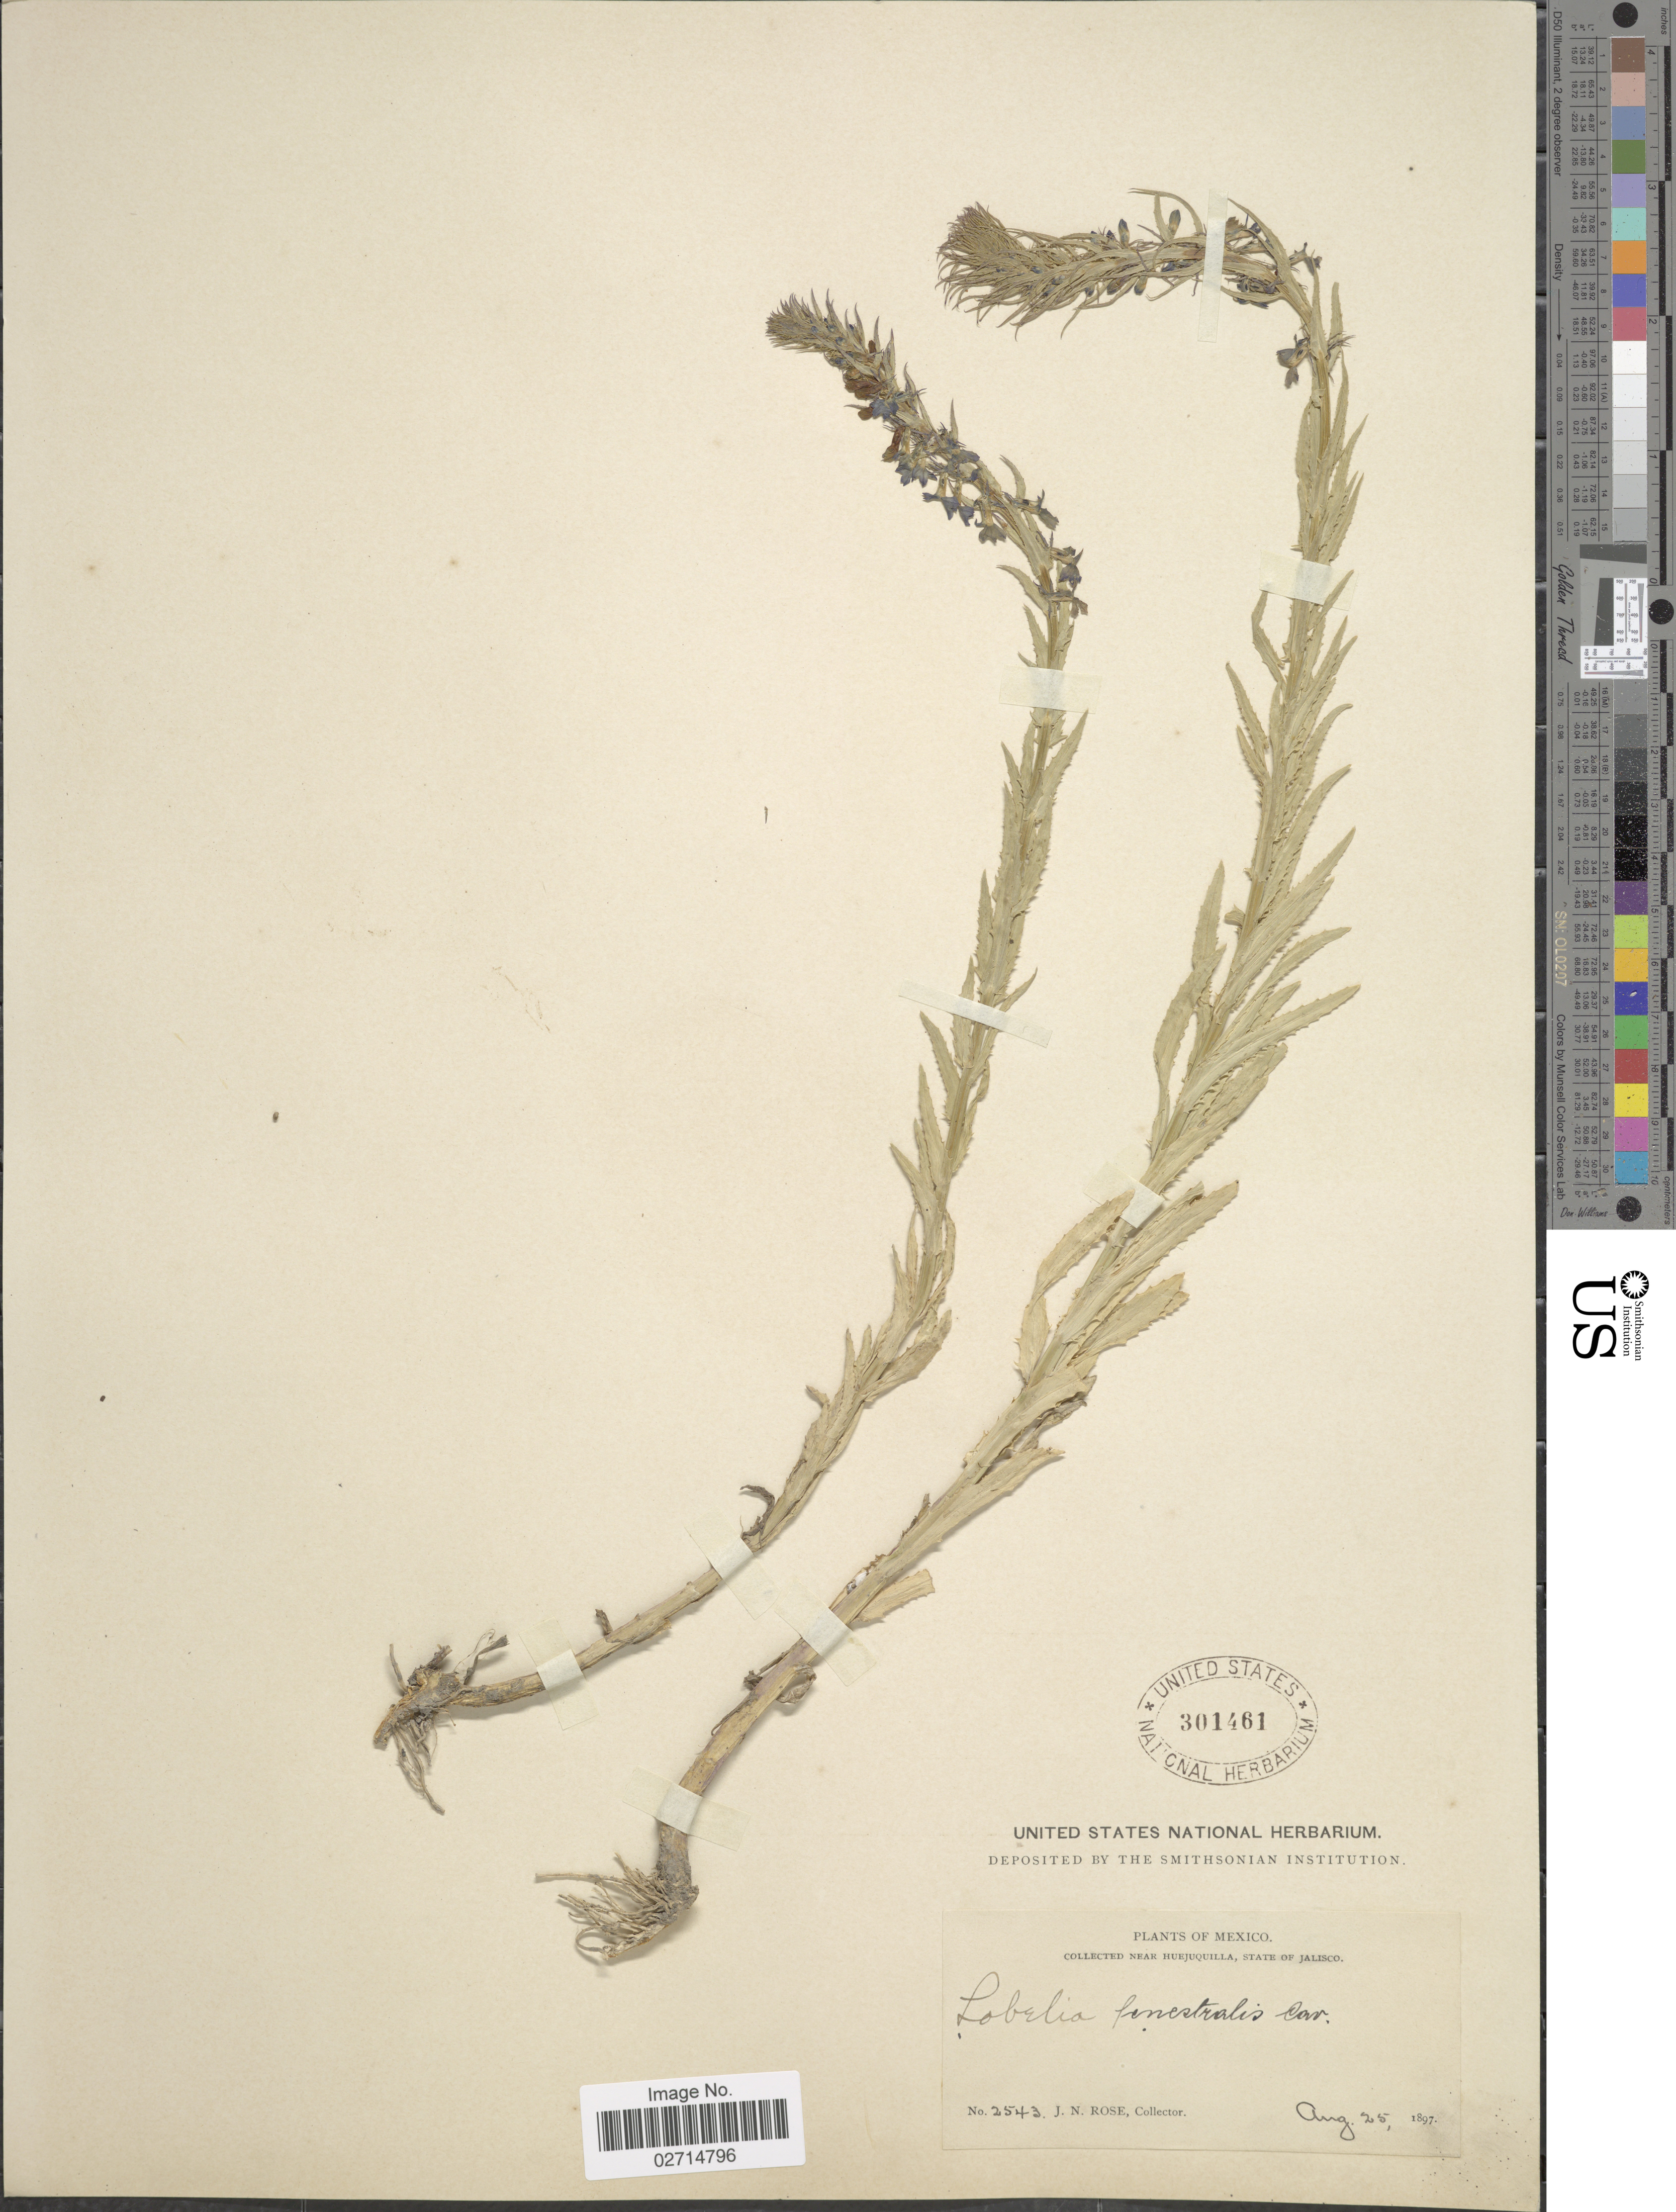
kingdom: Plantae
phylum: Tracheophyta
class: Magnoliopsida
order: Asterales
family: Campanulaceae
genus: Lobelia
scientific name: Lobelia fenestralis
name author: Cav.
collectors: J. N. Rose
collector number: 2543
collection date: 1897-08-25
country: Mexico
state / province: Jalisco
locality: Near Huejuquilla.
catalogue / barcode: US 301461